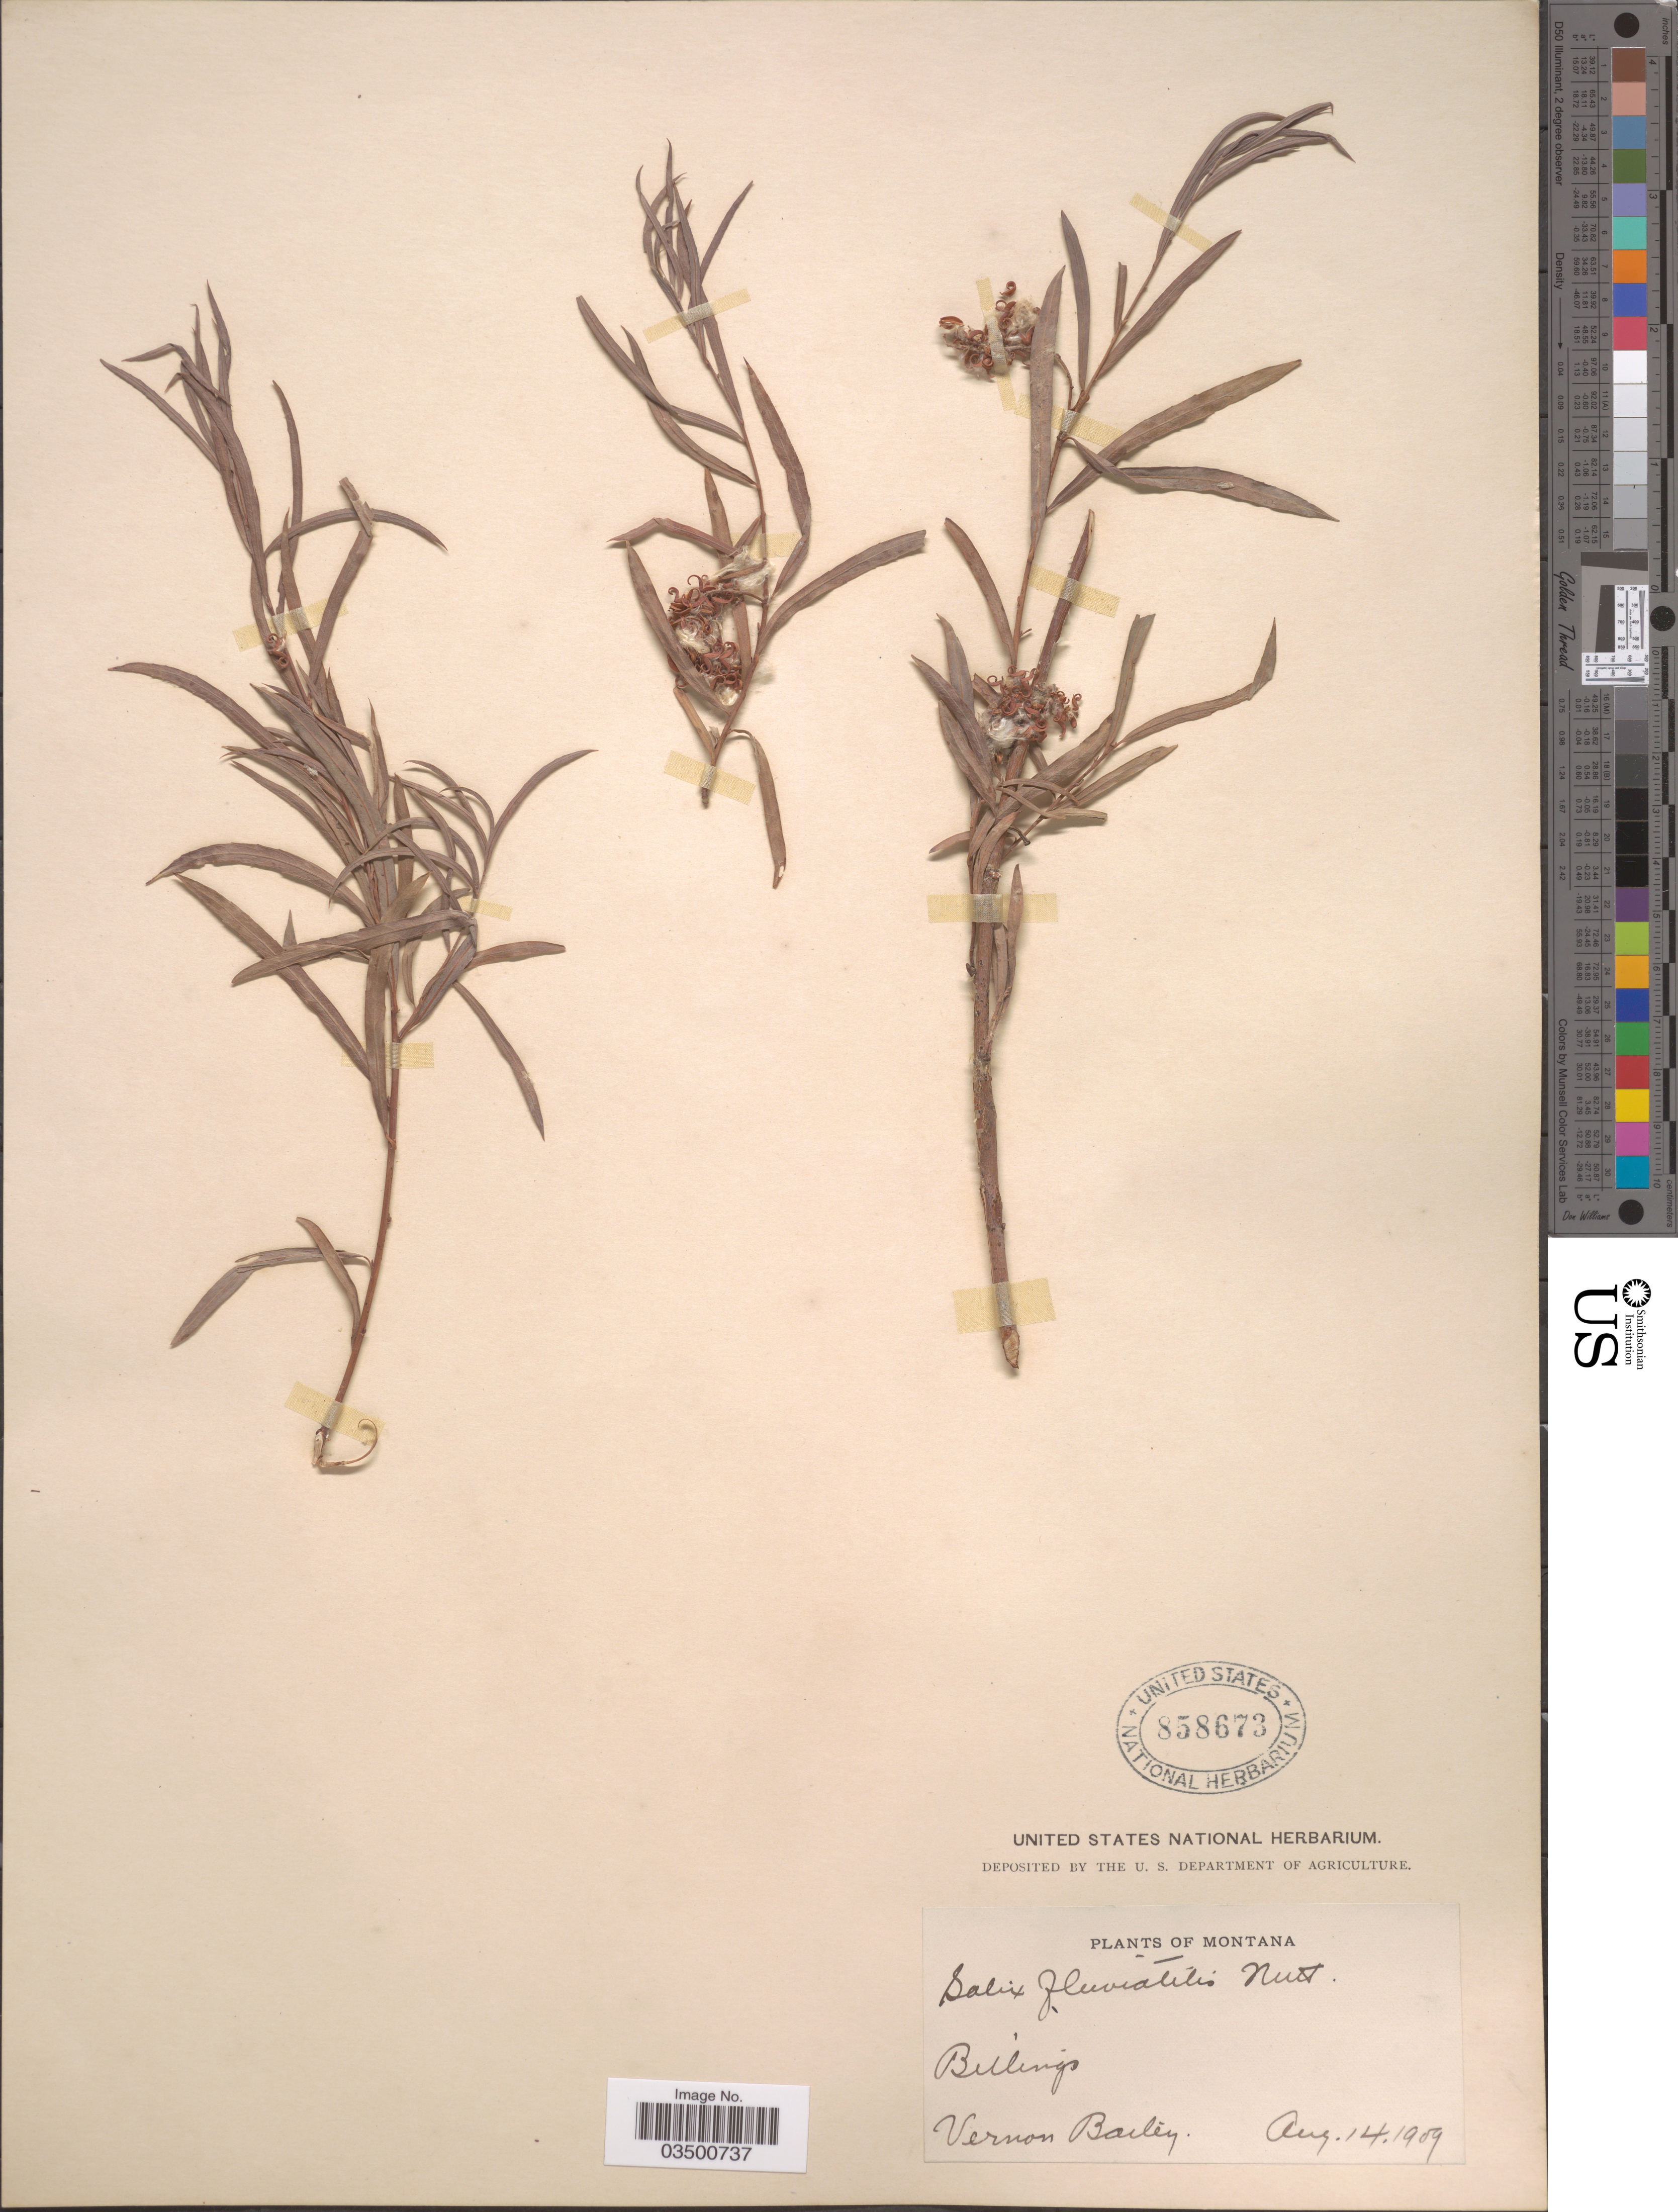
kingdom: Plantae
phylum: Tracheophyta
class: Magnoliopsida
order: Malpighiales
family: Salicaceae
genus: Salix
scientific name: Salix interior var. pedicellata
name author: (Andersson) C.R. Ball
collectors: V. O. Bailey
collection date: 1909-08-14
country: United States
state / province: Montana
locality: Billings.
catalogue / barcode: US 858673